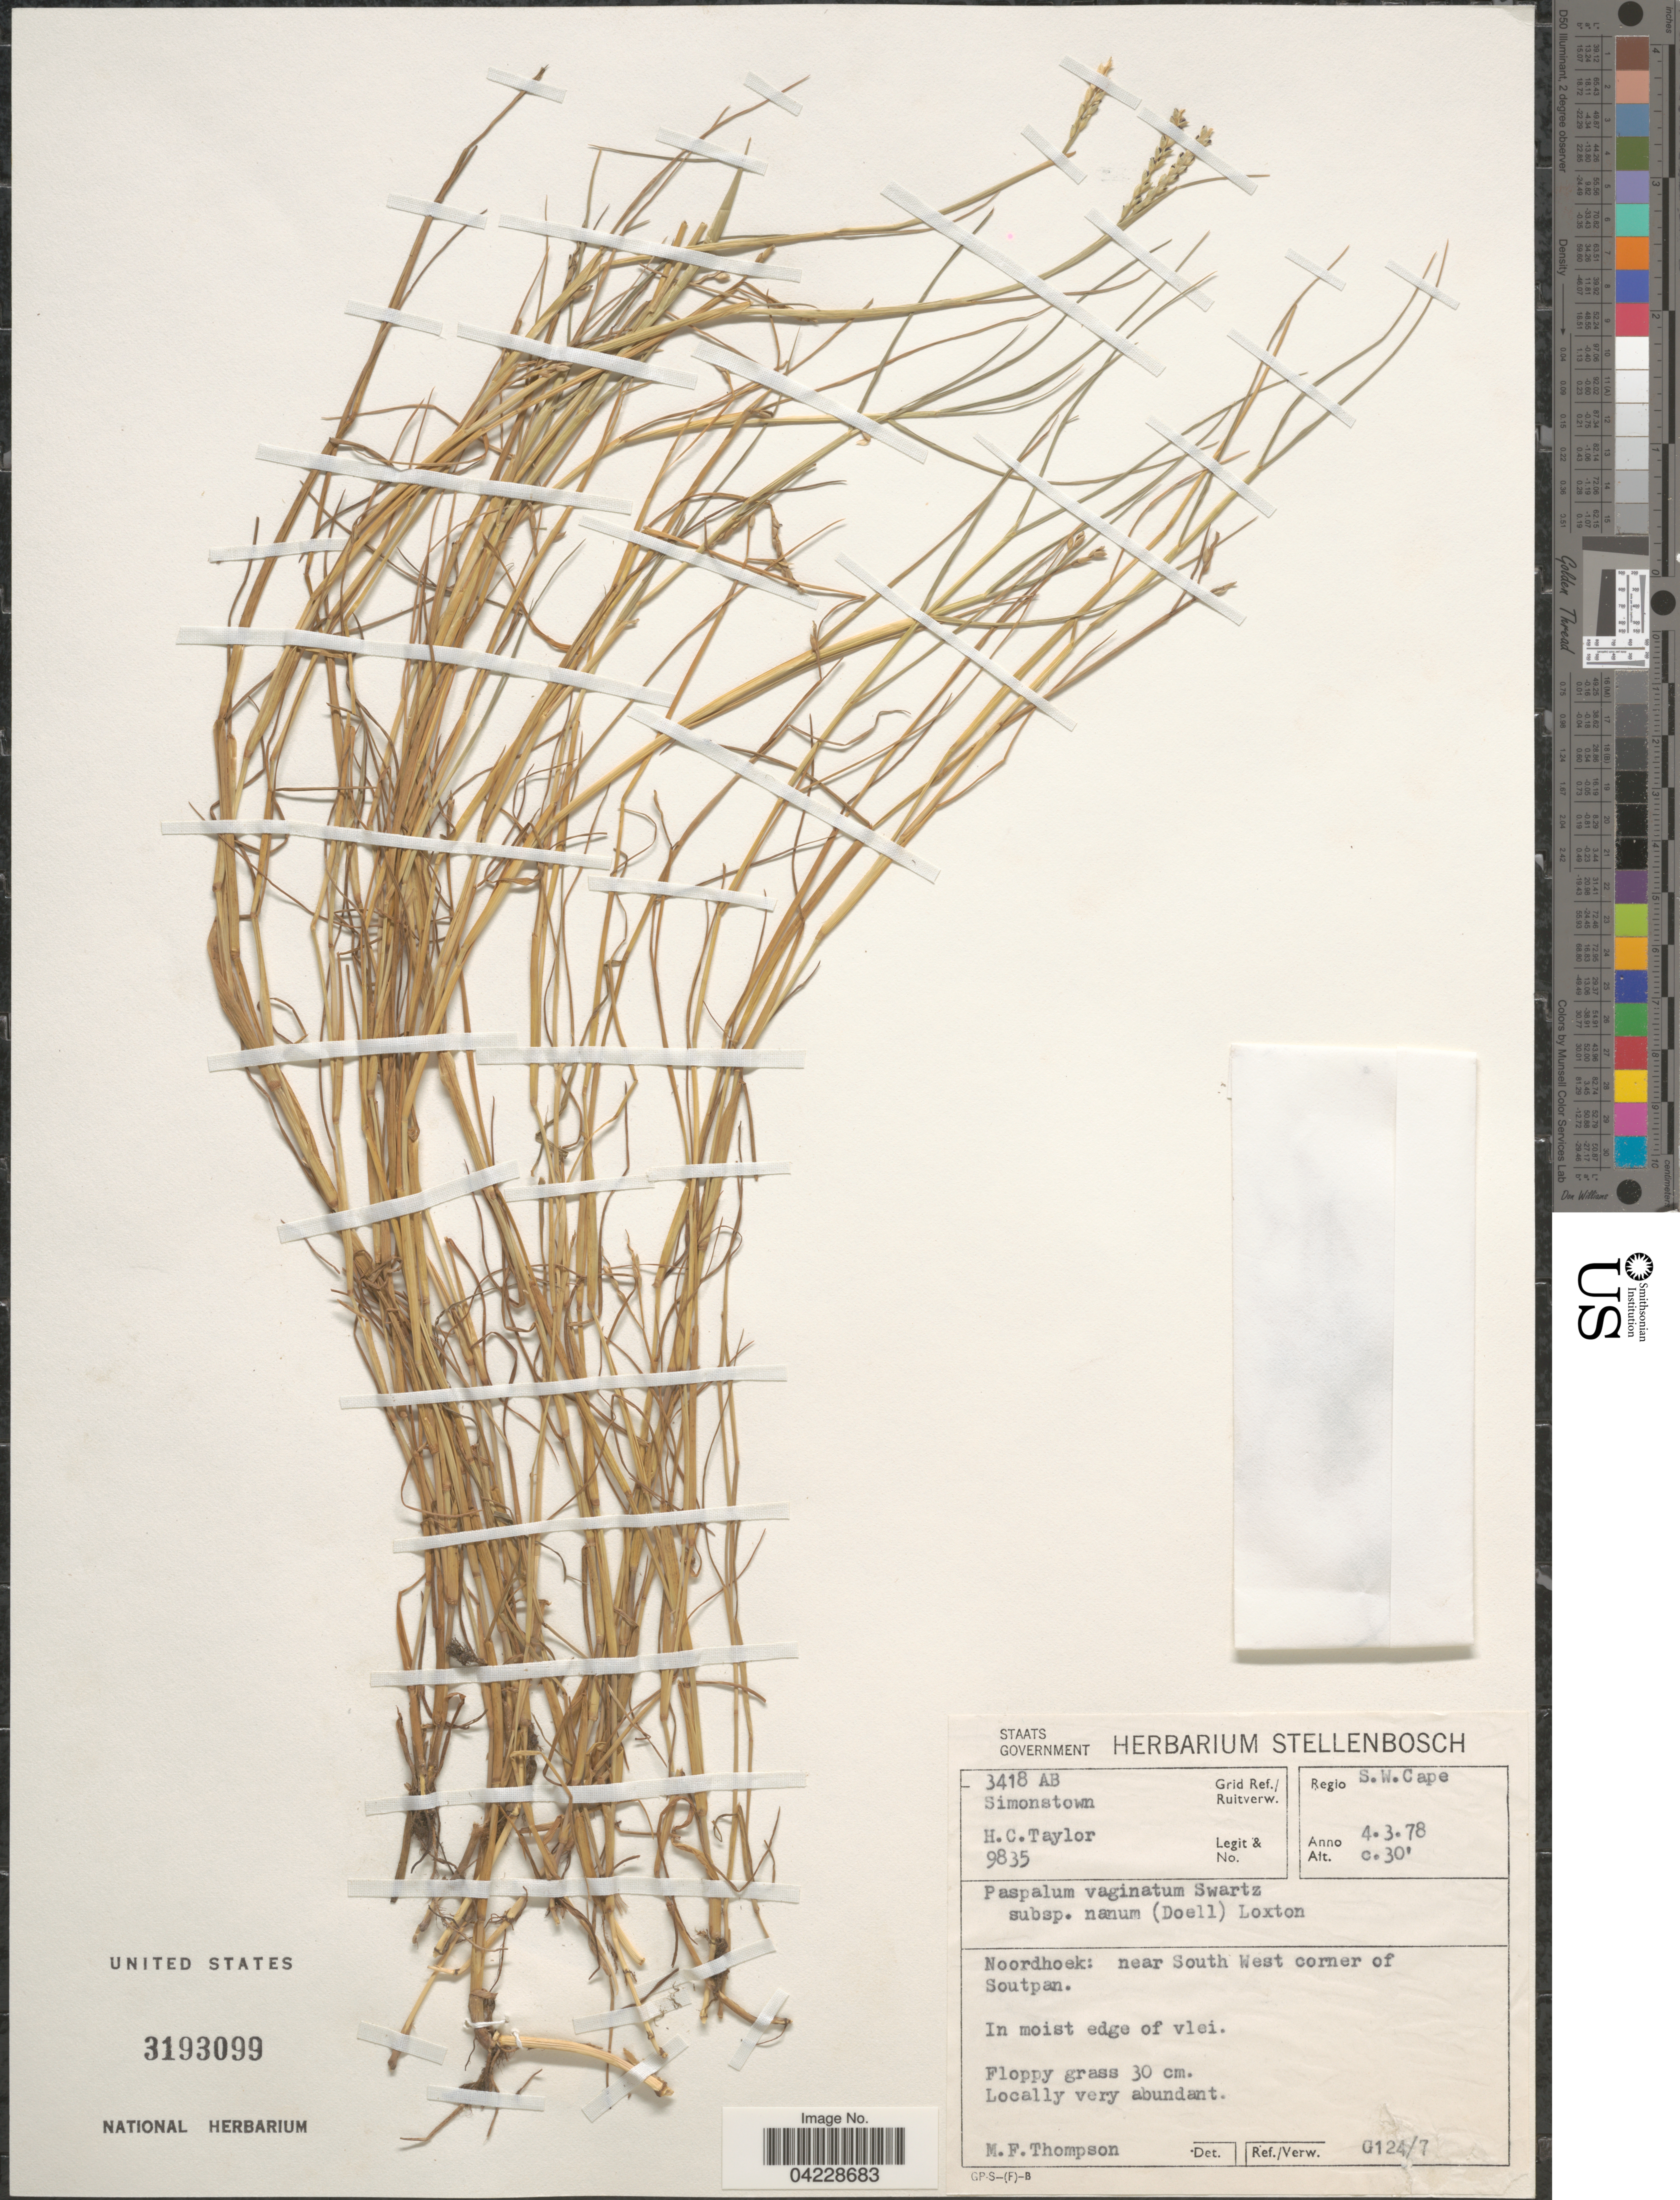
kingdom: Plantae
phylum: Tracheophyta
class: Liliopsida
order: Poales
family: Poaceae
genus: Paspalum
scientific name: Paspalum vaginatum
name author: Sw.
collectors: H. Taylor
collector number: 9835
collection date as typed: Transcribed d/m/y: 4/3/78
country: South Africa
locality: Grid Ref./Ruitverw. 3418 AB. Regio S.W.Cape. Noordhoek: near South West corner of Soutpan. In moist edge of vlei.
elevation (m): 9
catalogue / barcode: US 3193099